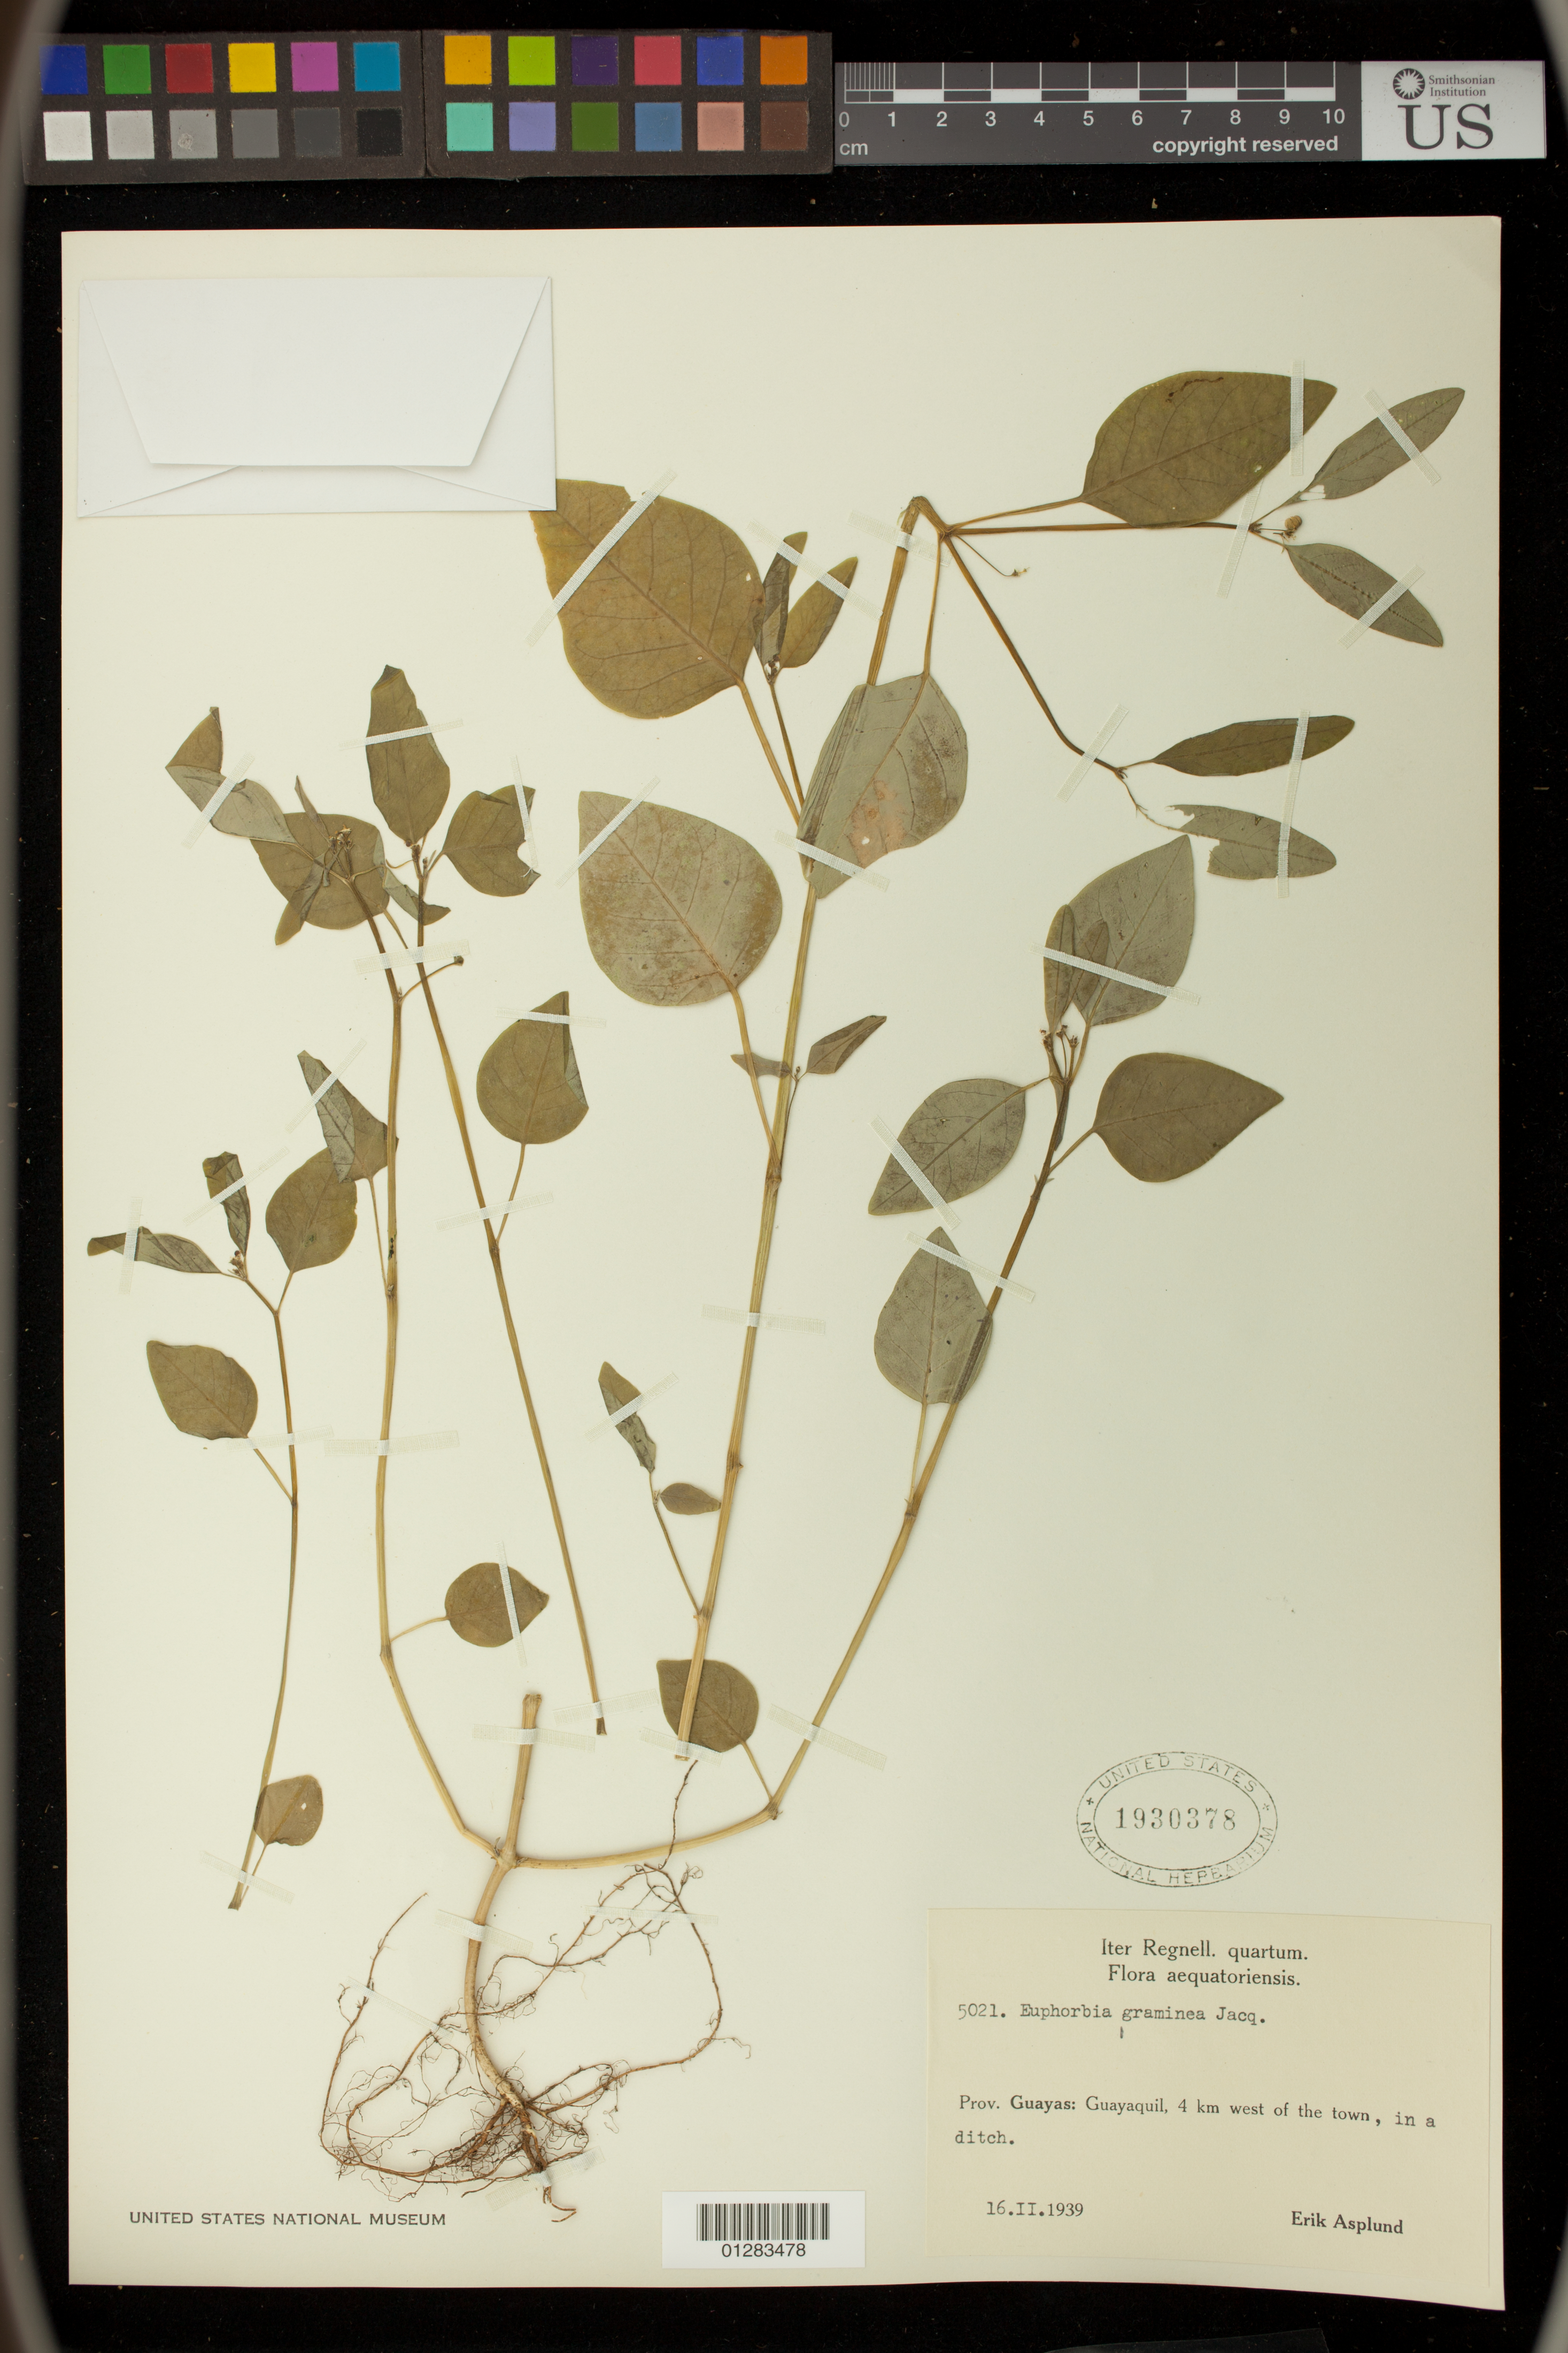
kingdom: Plantae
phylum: Tracheophyta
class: Magnoliopsida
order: Malpighiales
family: Euphorbiaceae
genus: Euphorbia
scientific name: Euphorbia graminea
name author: Jacq.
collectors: E. Asplund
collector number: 5021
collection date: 1939-02-16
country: Ecuador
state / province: Guayas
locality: Guayaquil, 4 km west of the town, in a ditch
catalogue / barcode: US 1930378